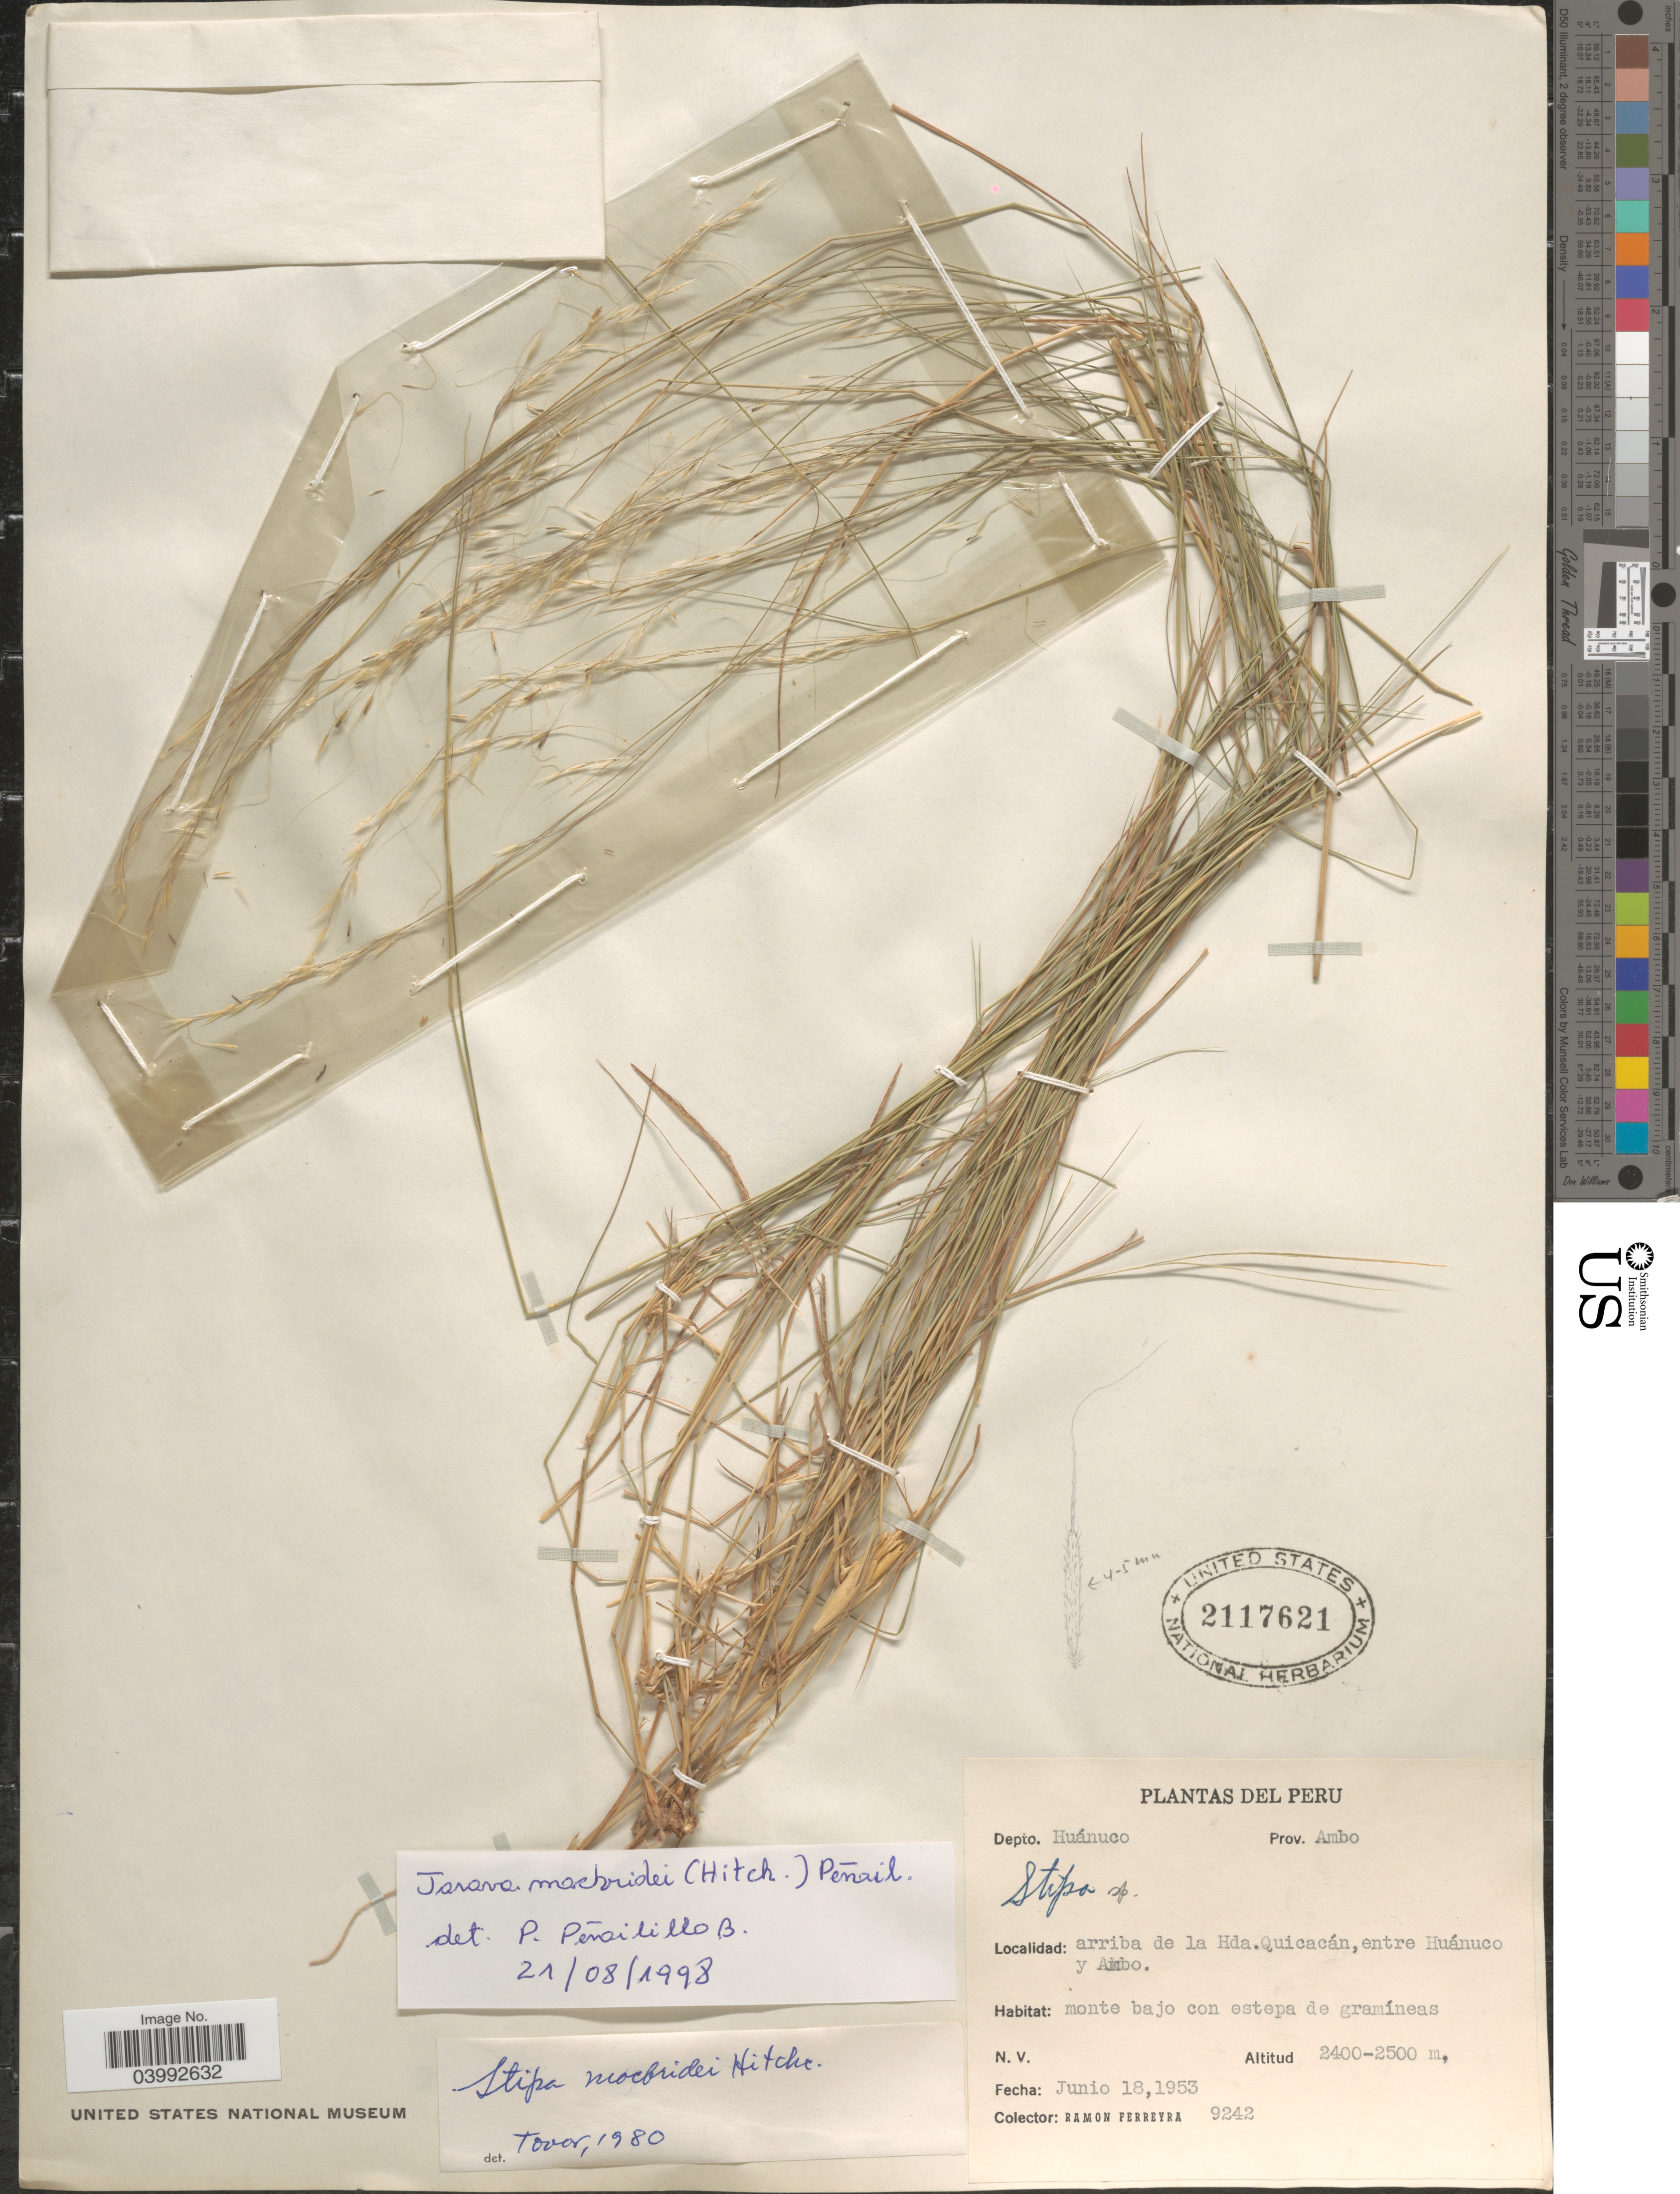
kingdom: Plantae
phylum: Tracheophyta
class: Liliopsida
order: Poales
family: Poaceae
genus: Jarava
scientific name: Jarava macbridei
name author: (Hitchc.) Peñail.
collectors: R. A. Ferreyra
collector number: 9242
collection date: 1953-06-18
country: Peru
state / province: Huánuco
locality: Depto. Huánuco. Prov. Ambo. Arriba de la Hda.Quicacán,entre Huánuco y Ambo.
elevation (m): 2400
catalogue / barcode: US 2117621